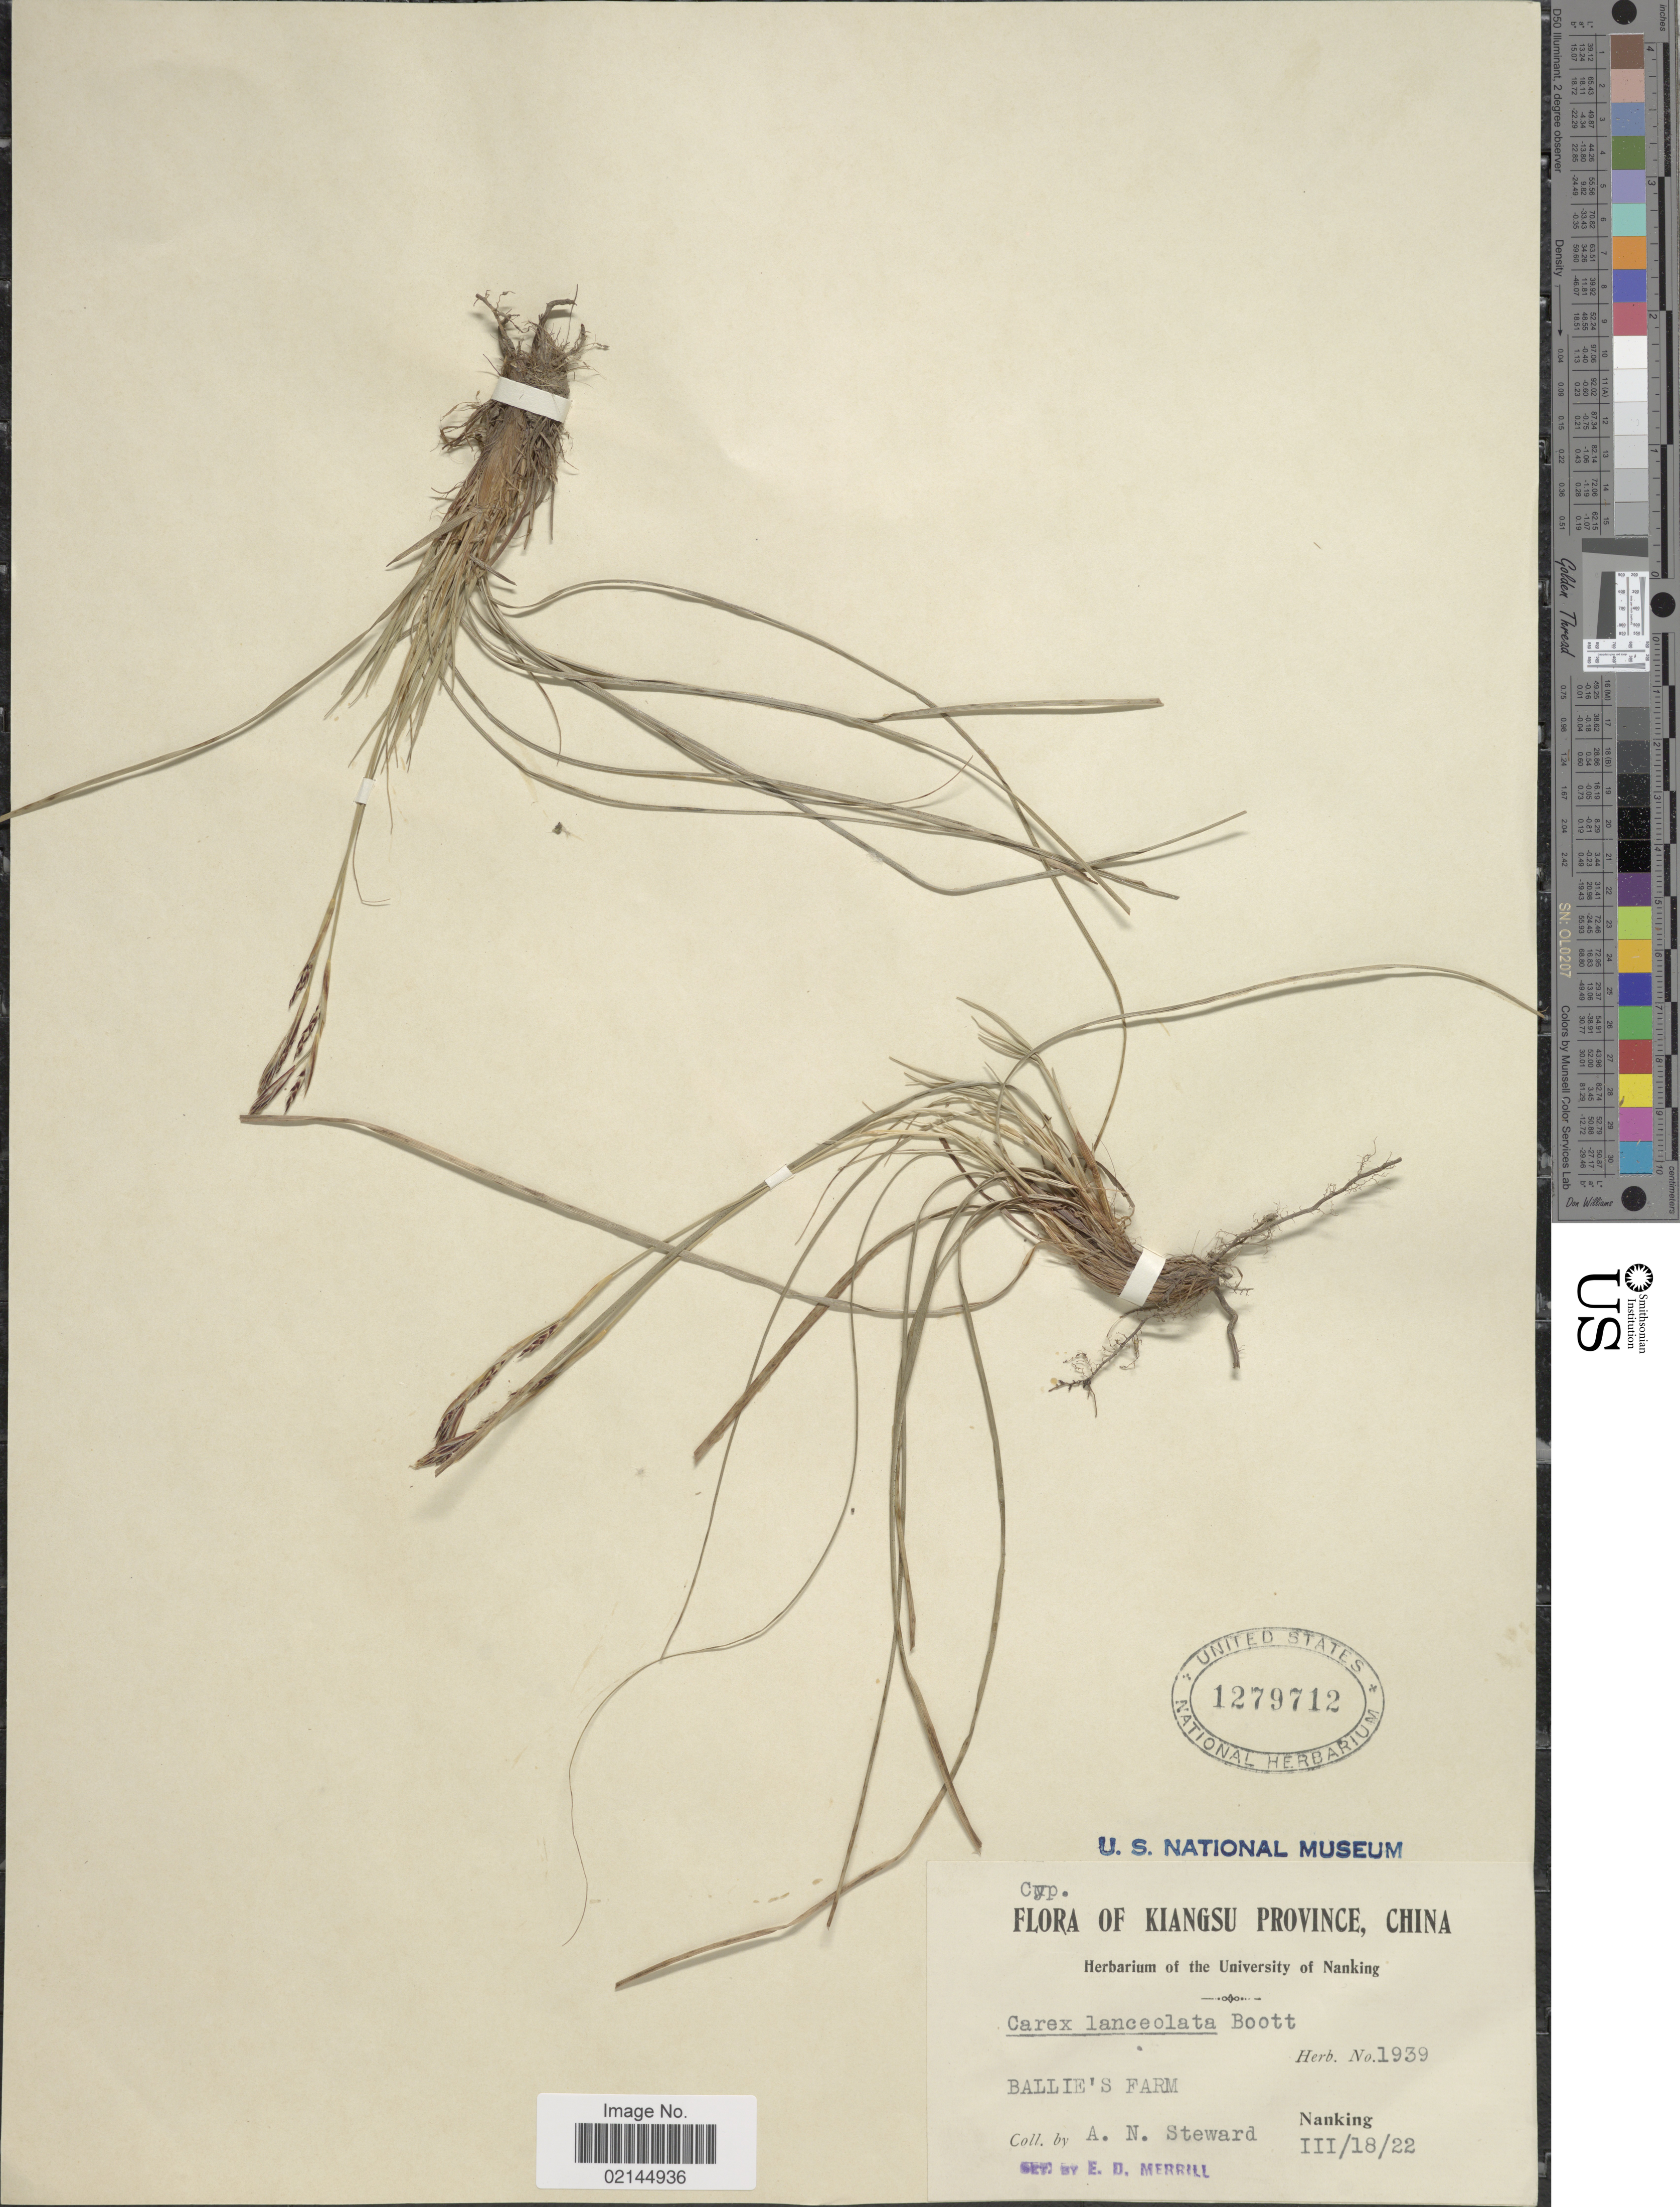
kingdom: Plantae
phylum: Tracheophyta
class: Liliopsida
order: Poales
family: Cyperaceae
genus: Carex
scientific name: Carex lanceolata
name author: Boott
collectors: A. N. Steward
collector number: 1939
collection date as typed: Transcribed d/m/y: 18/3/22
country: China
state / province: Jiangsu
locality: Kiangsu Province, China. Ballie's Farm. Nanking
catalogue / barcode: US 1279712